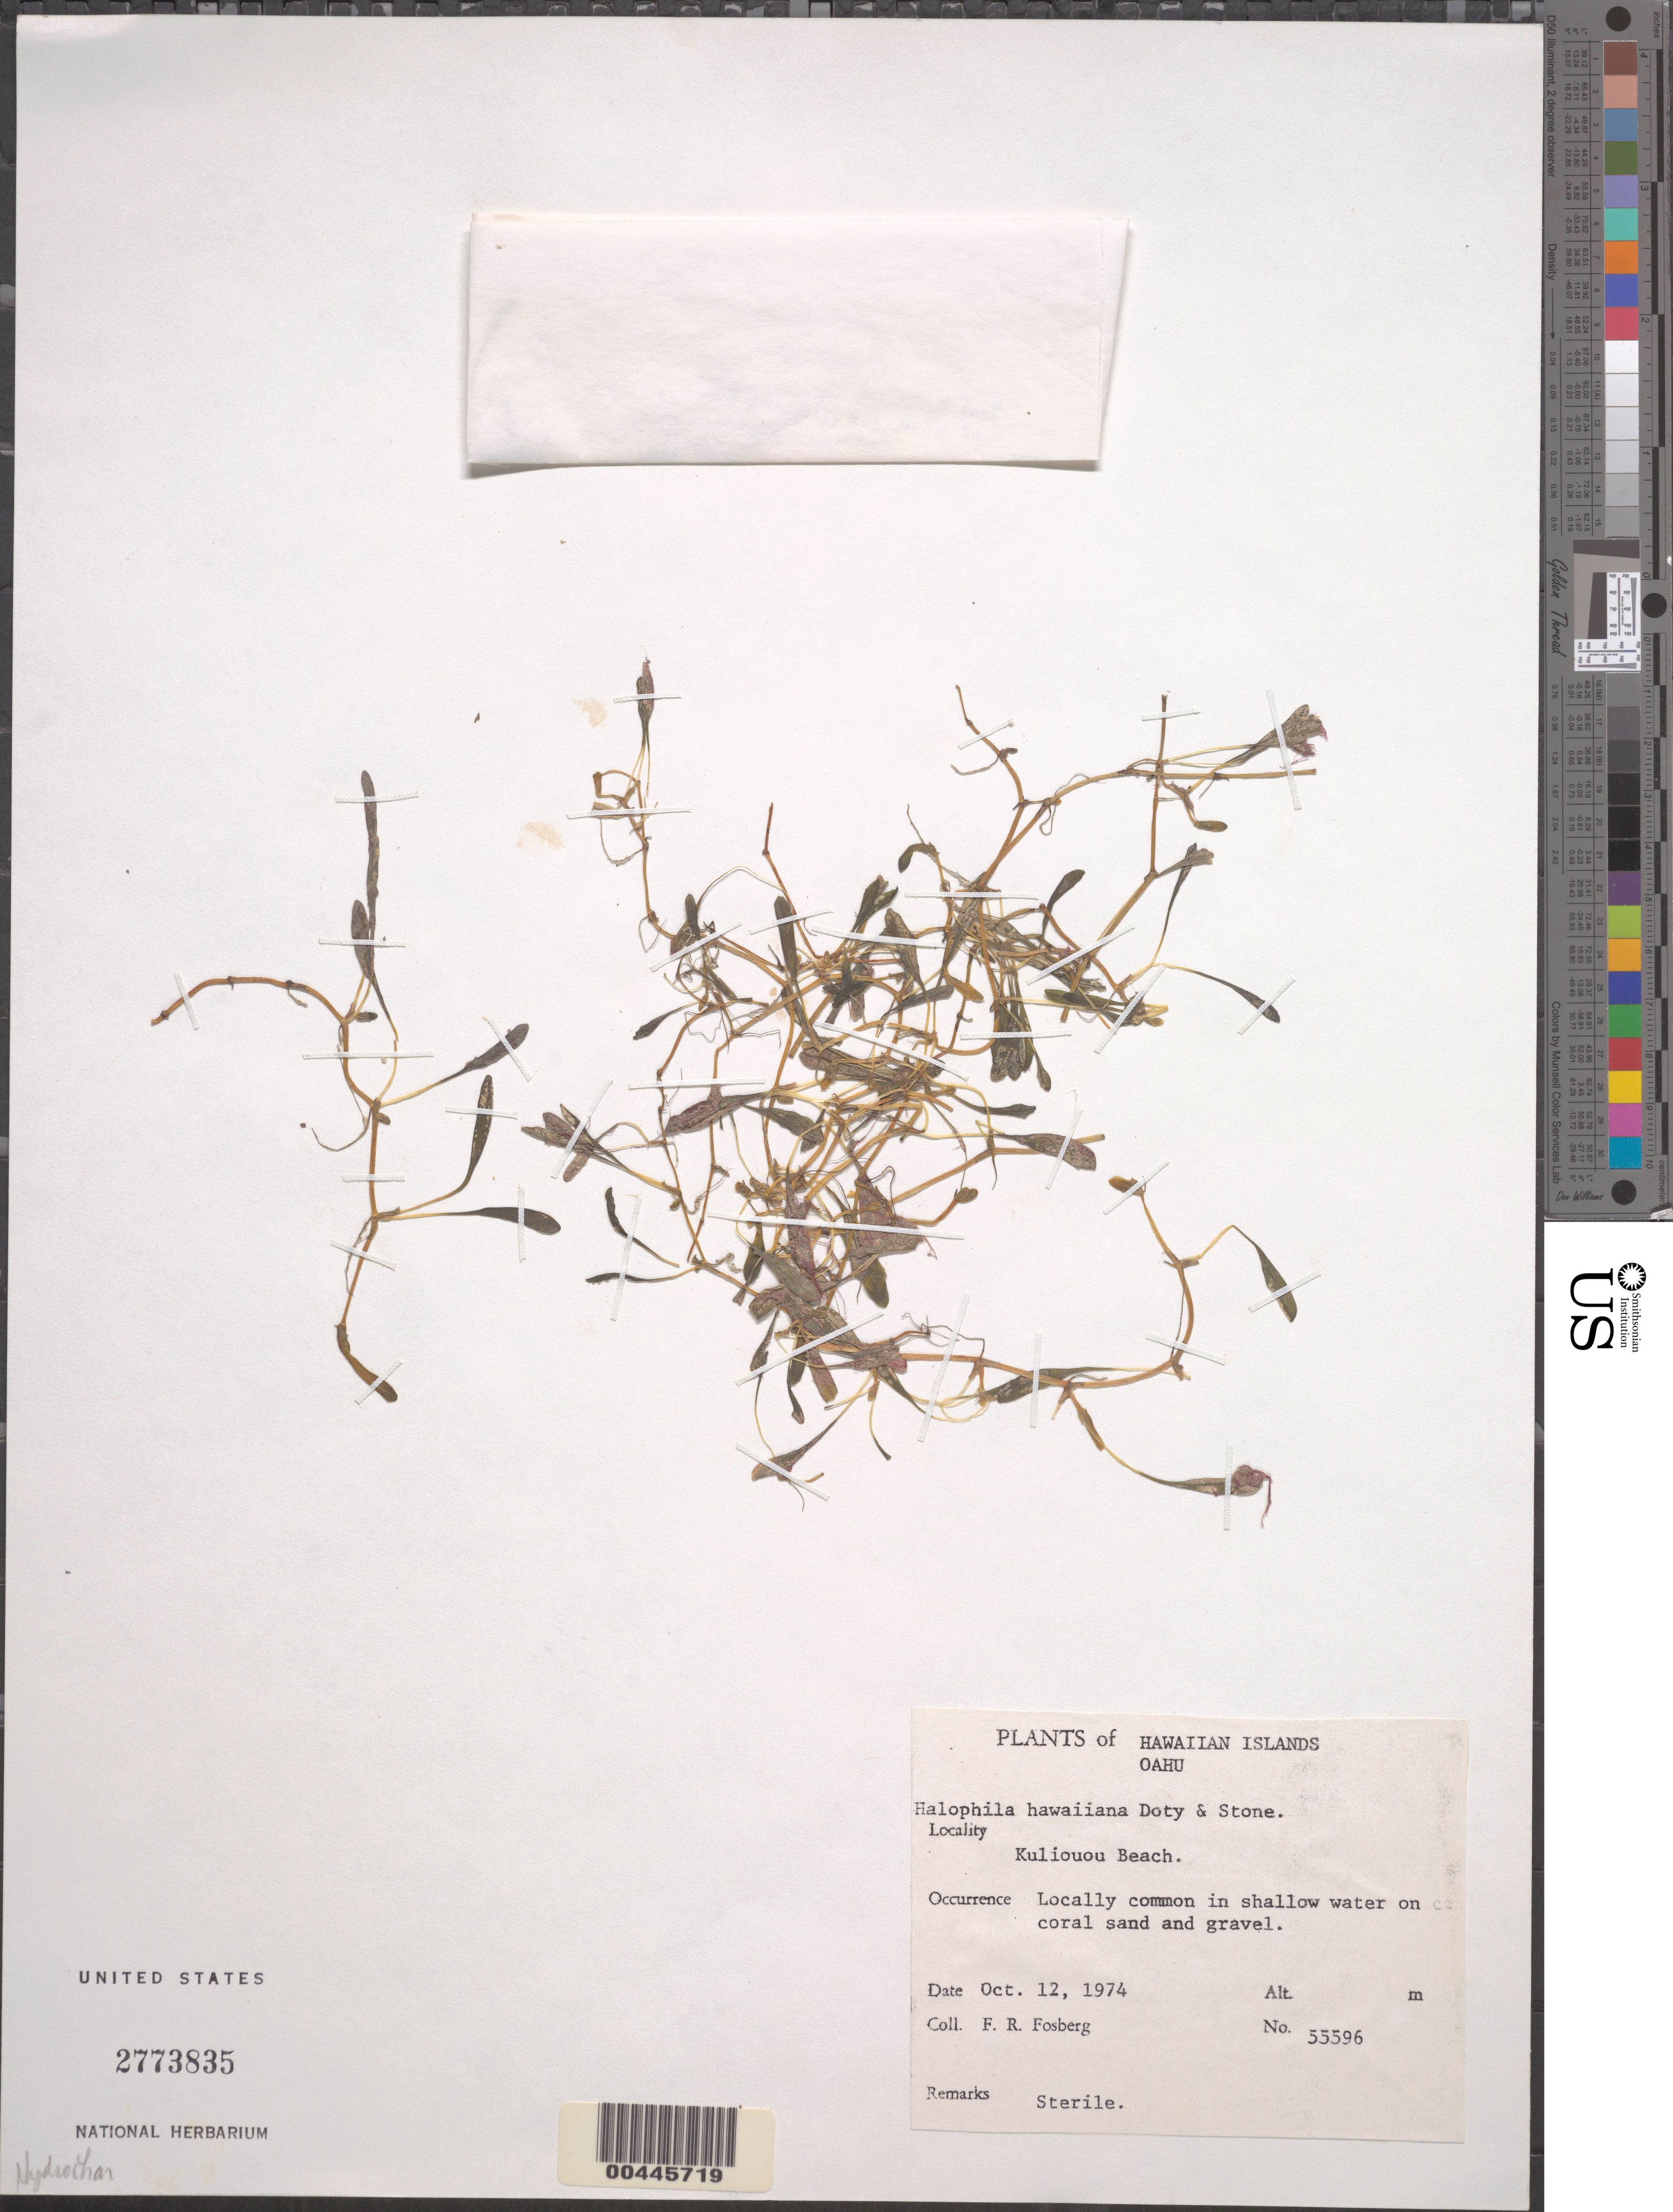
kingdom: Plantae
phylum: Tracheophyta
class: Liliopsida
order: Alismatales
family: Hydrocharitaceae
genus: Halophila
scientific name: Halophila hawaiiana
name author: Doty & B.C. Stone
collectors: F. R. Fosberg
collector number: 55596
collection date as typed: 12 Oct 1974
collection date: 1974-10-12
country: United States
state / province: Hawaii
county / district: Honolulu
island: Oahu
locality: Kuliouou Beach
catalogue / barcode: US 2773835